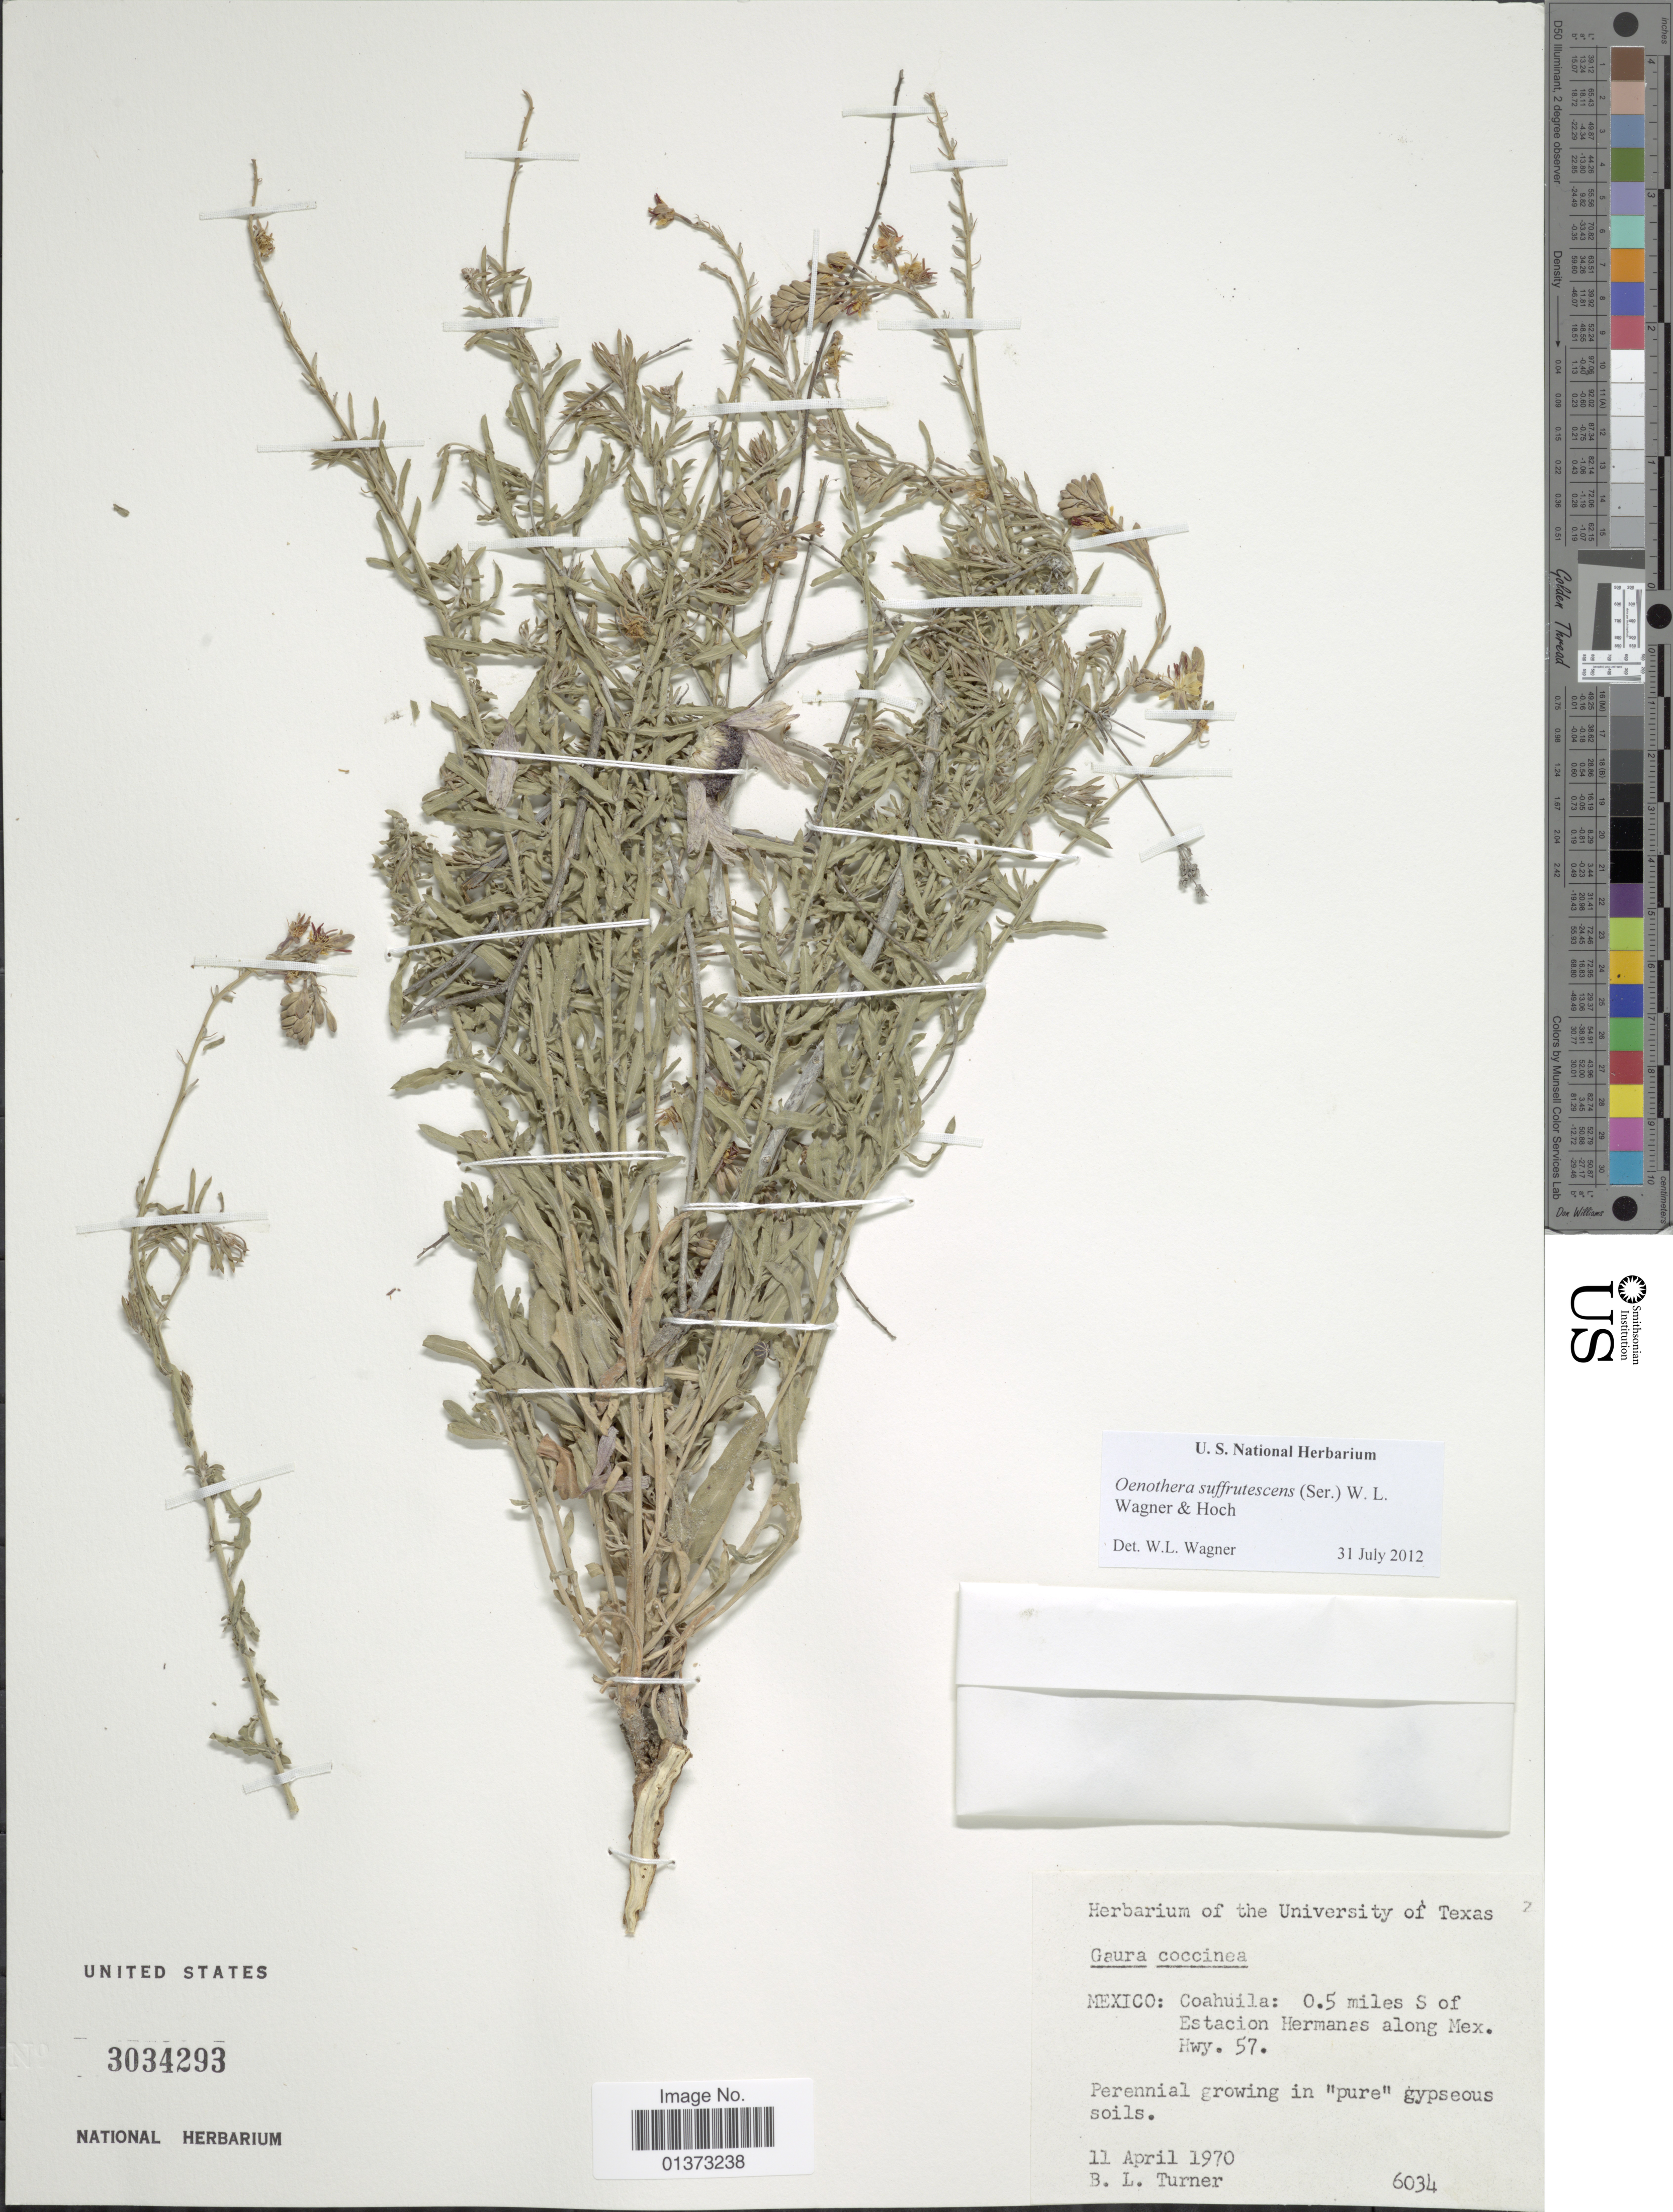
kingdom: Plantae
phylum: Tracheophyta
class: Magnoliopsida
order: Myrtales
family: Onagraceae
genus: Oenothera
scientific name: Oenothera suffrutescens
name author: (Ser.) W.L. Wagner & Hoch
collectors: B. L. Turner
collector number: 6034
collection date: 1970-04-11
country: Mexico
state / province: Coahuila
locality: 0.5 miles S of Estacion Hermanas along Mex. Hwy. 57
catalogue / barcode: US 3034293